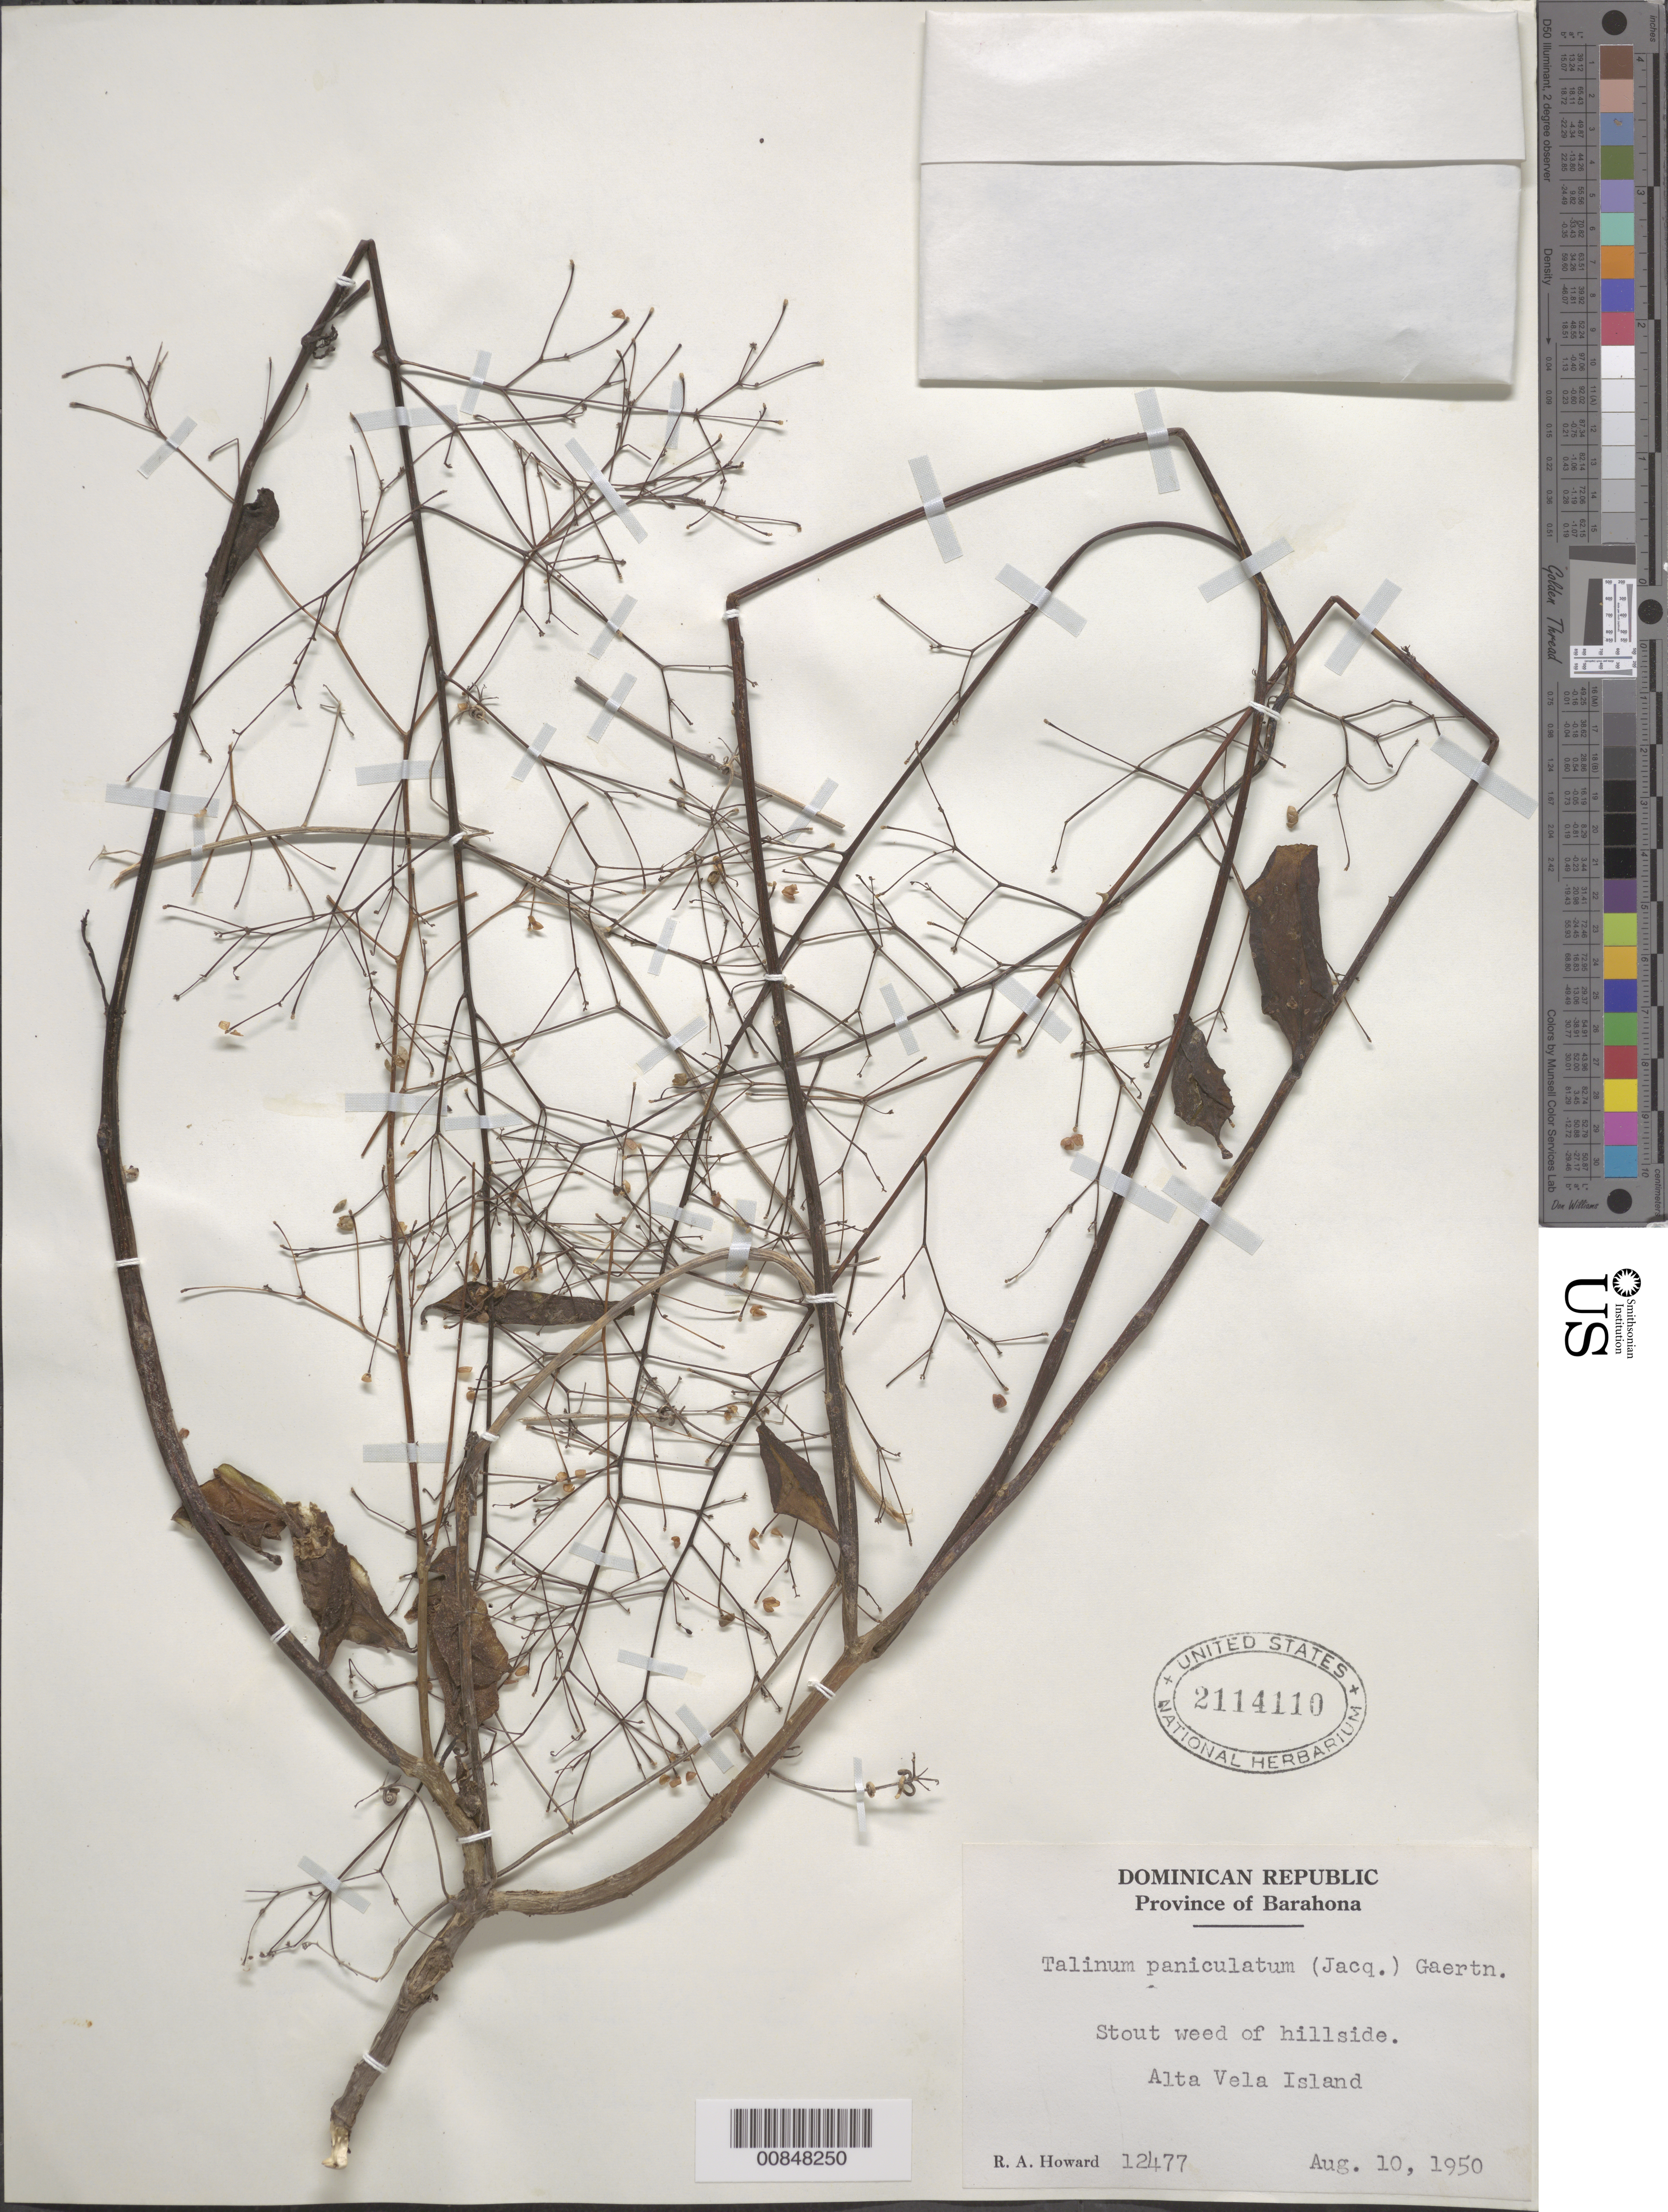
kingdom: Plantae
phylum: Tracheophyta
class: Magnoliopsida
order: Caryophyllales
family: Talinaceae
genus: Talinum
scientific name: Talinum paniculatum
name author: (Jacq.) Gaertn.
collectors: R. A. Howard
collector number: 12477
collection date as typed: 10 Aug 1950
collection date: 1950-08-10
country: Dominican Republic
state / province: Barahona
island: Alta Vela I.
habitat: Hillside.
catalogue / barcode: US 2114110